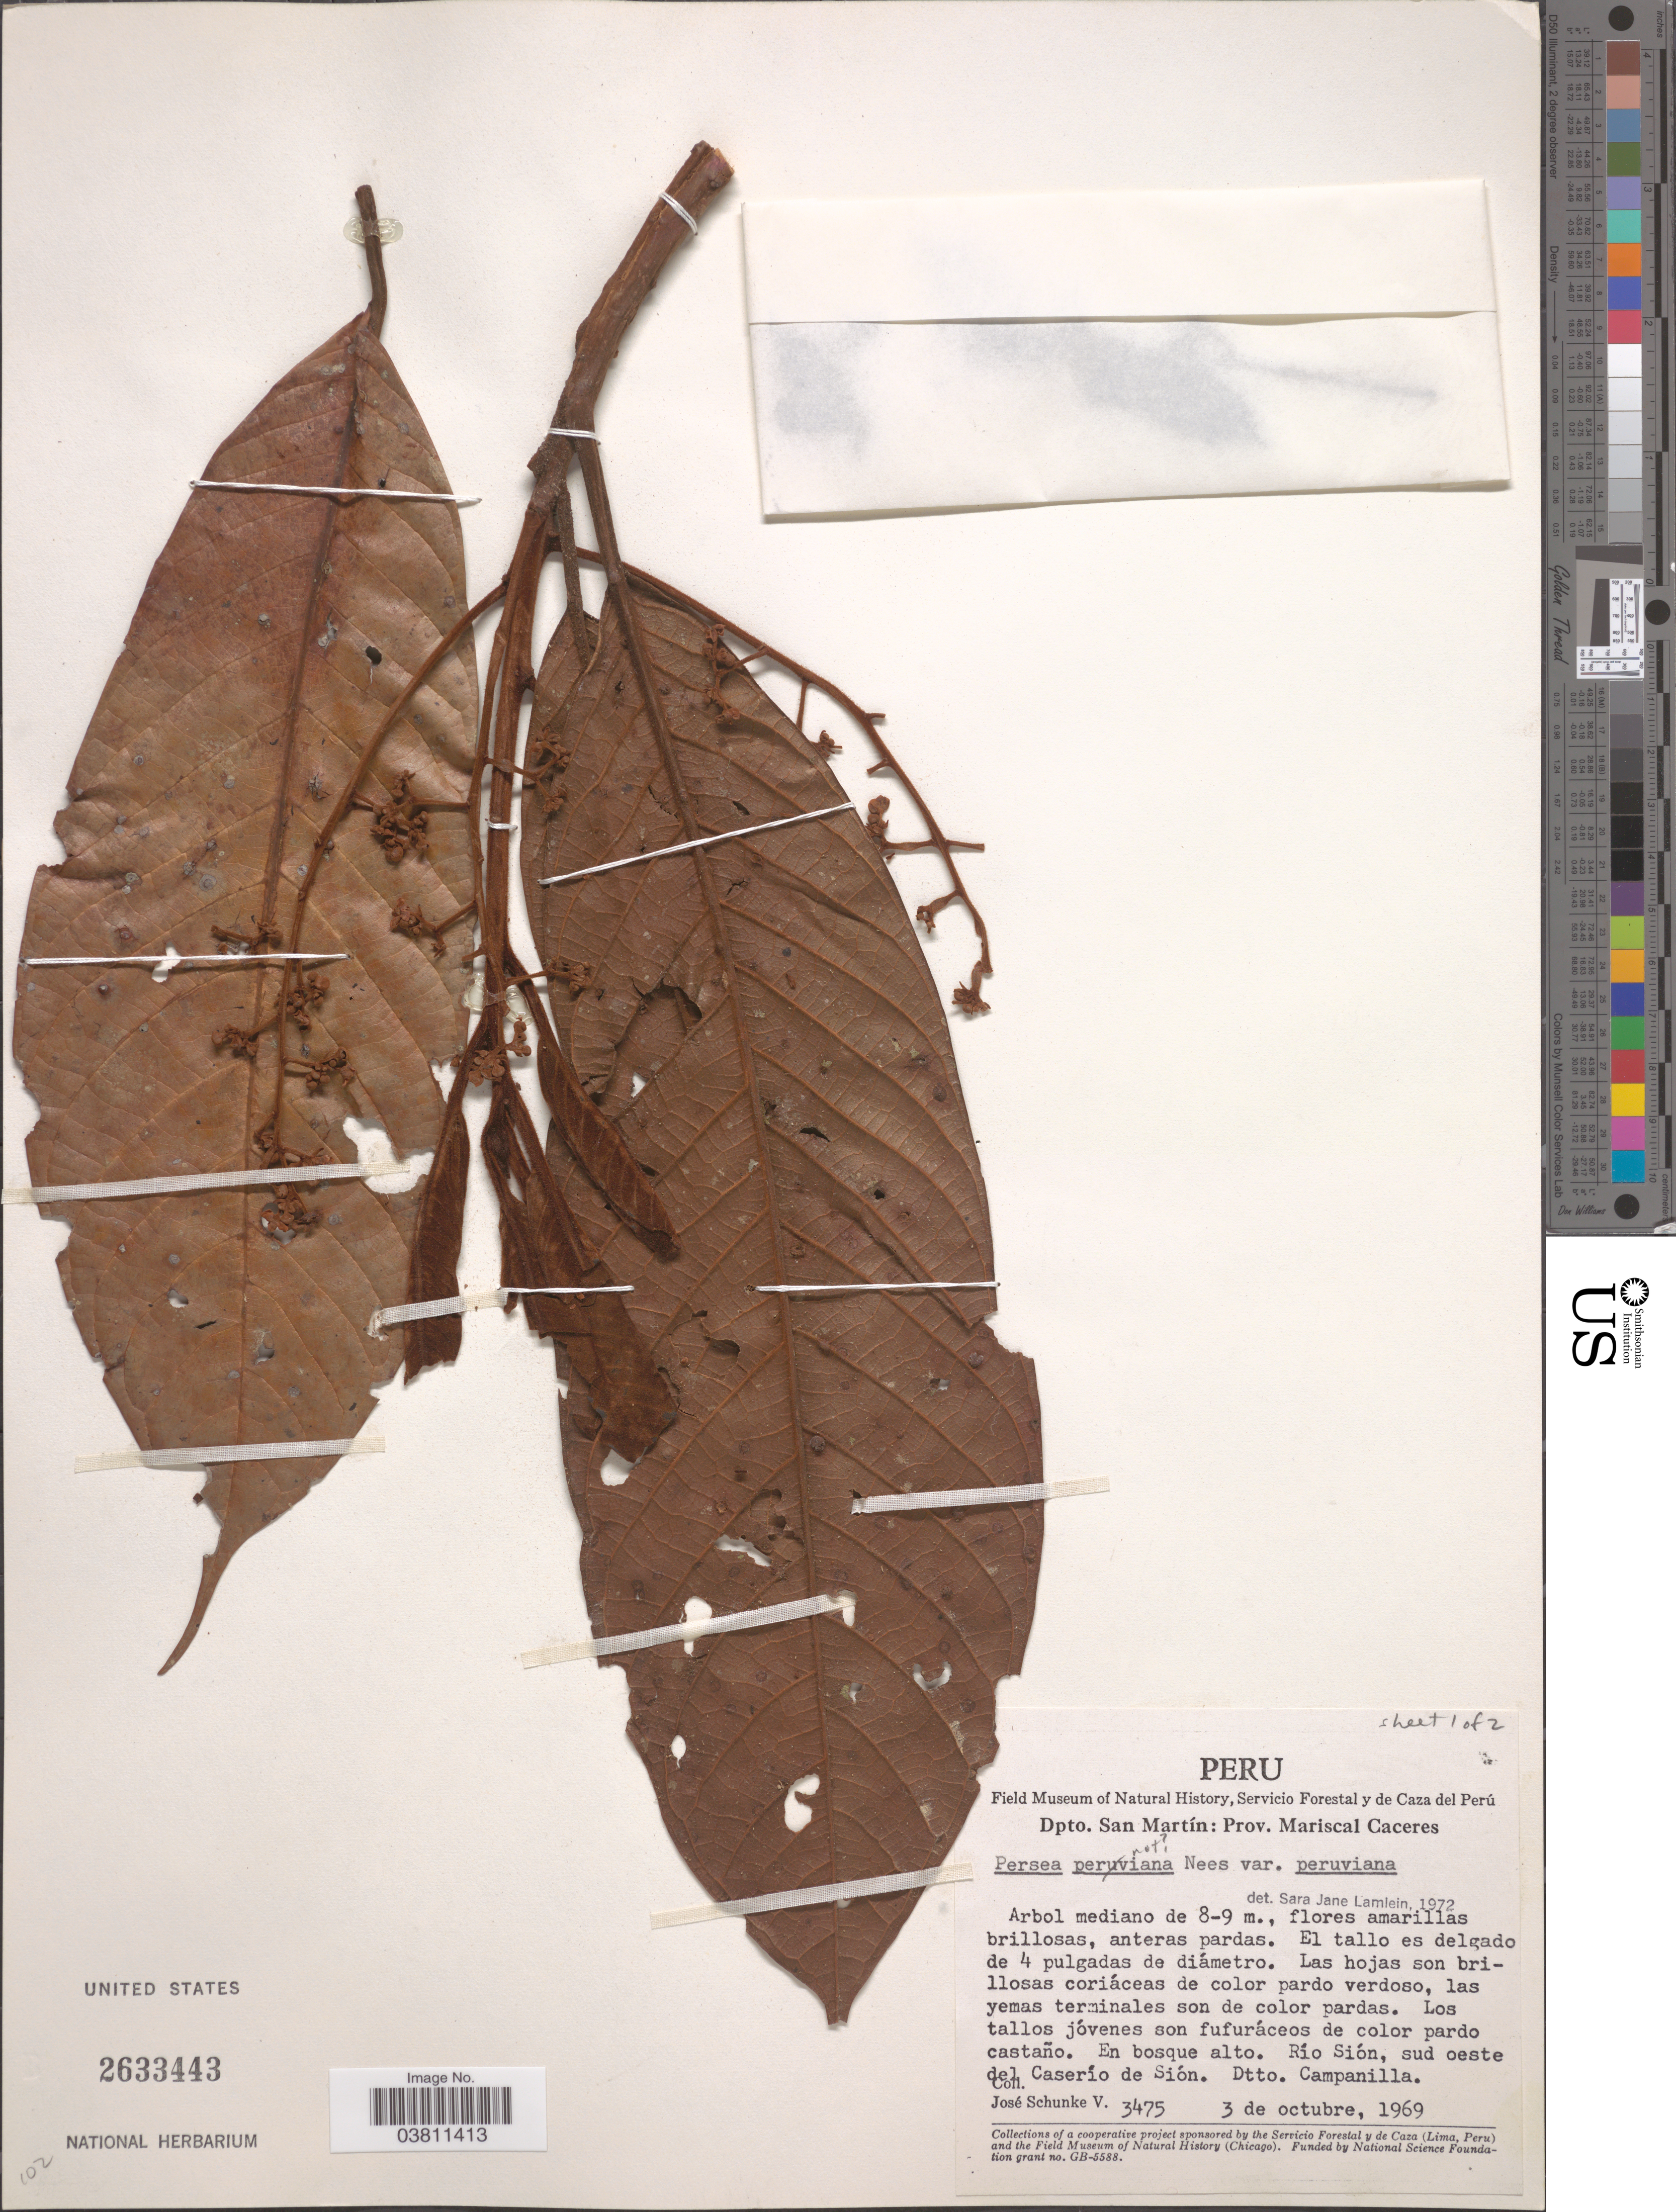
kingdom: Plantae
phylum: Tracheophyta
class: Magnoliopsida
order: Laurales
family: Lauraceae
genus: Persea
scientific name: Persea peruviana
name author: Nees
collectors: J. Schunke Vigo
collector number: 3475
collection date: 1969-10-03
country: Peru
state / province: San Martín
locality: Dpto. San Martín: Prov. Mariscal Caceres. Río Sión, sud oeste del Caserío de Sión. Dtto. Campanilla.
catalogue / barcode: US 2633443